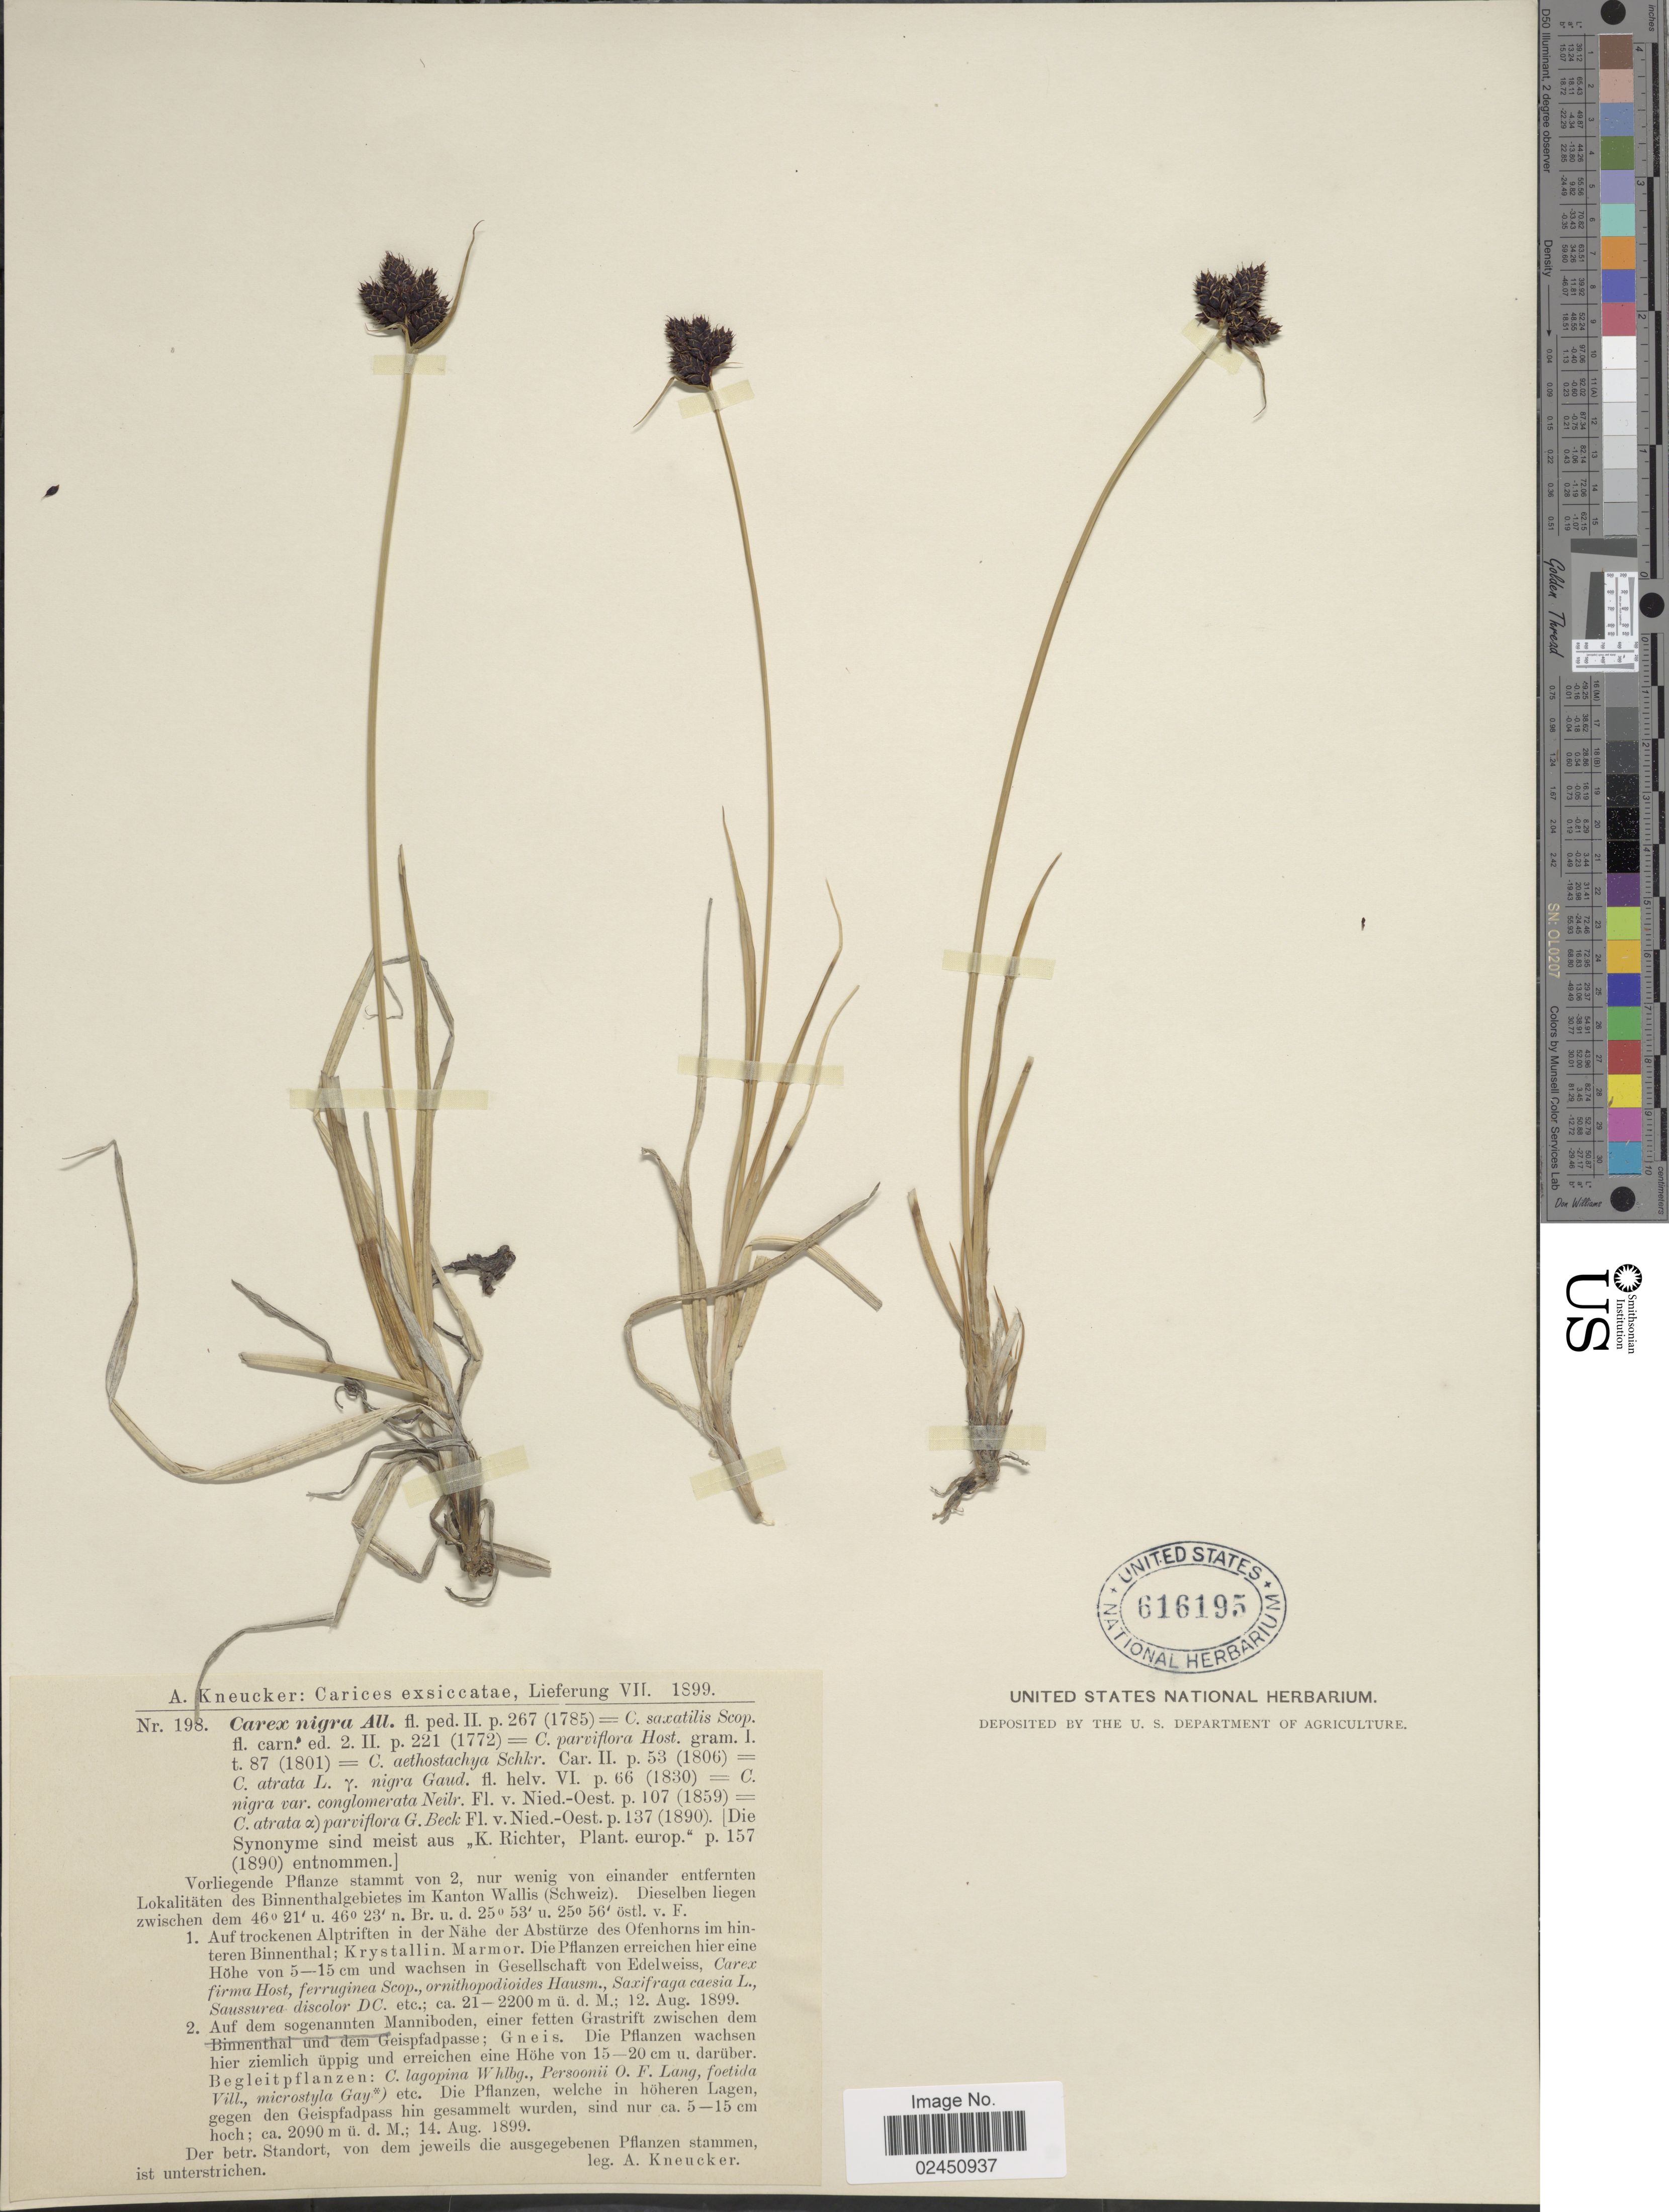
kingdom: Plantae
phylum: Tracheophyta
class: Liliopsida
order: Poales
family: Cyperaceae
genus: Carex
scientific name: Carex parviflora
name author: Host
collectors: A. Kneucker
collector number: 198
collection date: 1899-08-14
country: Switzerland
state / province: Valais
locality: vorliegende pflanze stammt von 2, nur wenig von einander entfernten Lokalitaten des Binnenthalgebietes im Kanton Wallis (Schweiz). Dieselben. Auf dem sogenannten Manniboden, einer fetten Grastrift zwischen dem Binnenthal und dem Geispfadpasse;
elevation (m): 2090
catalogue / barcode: US 616195